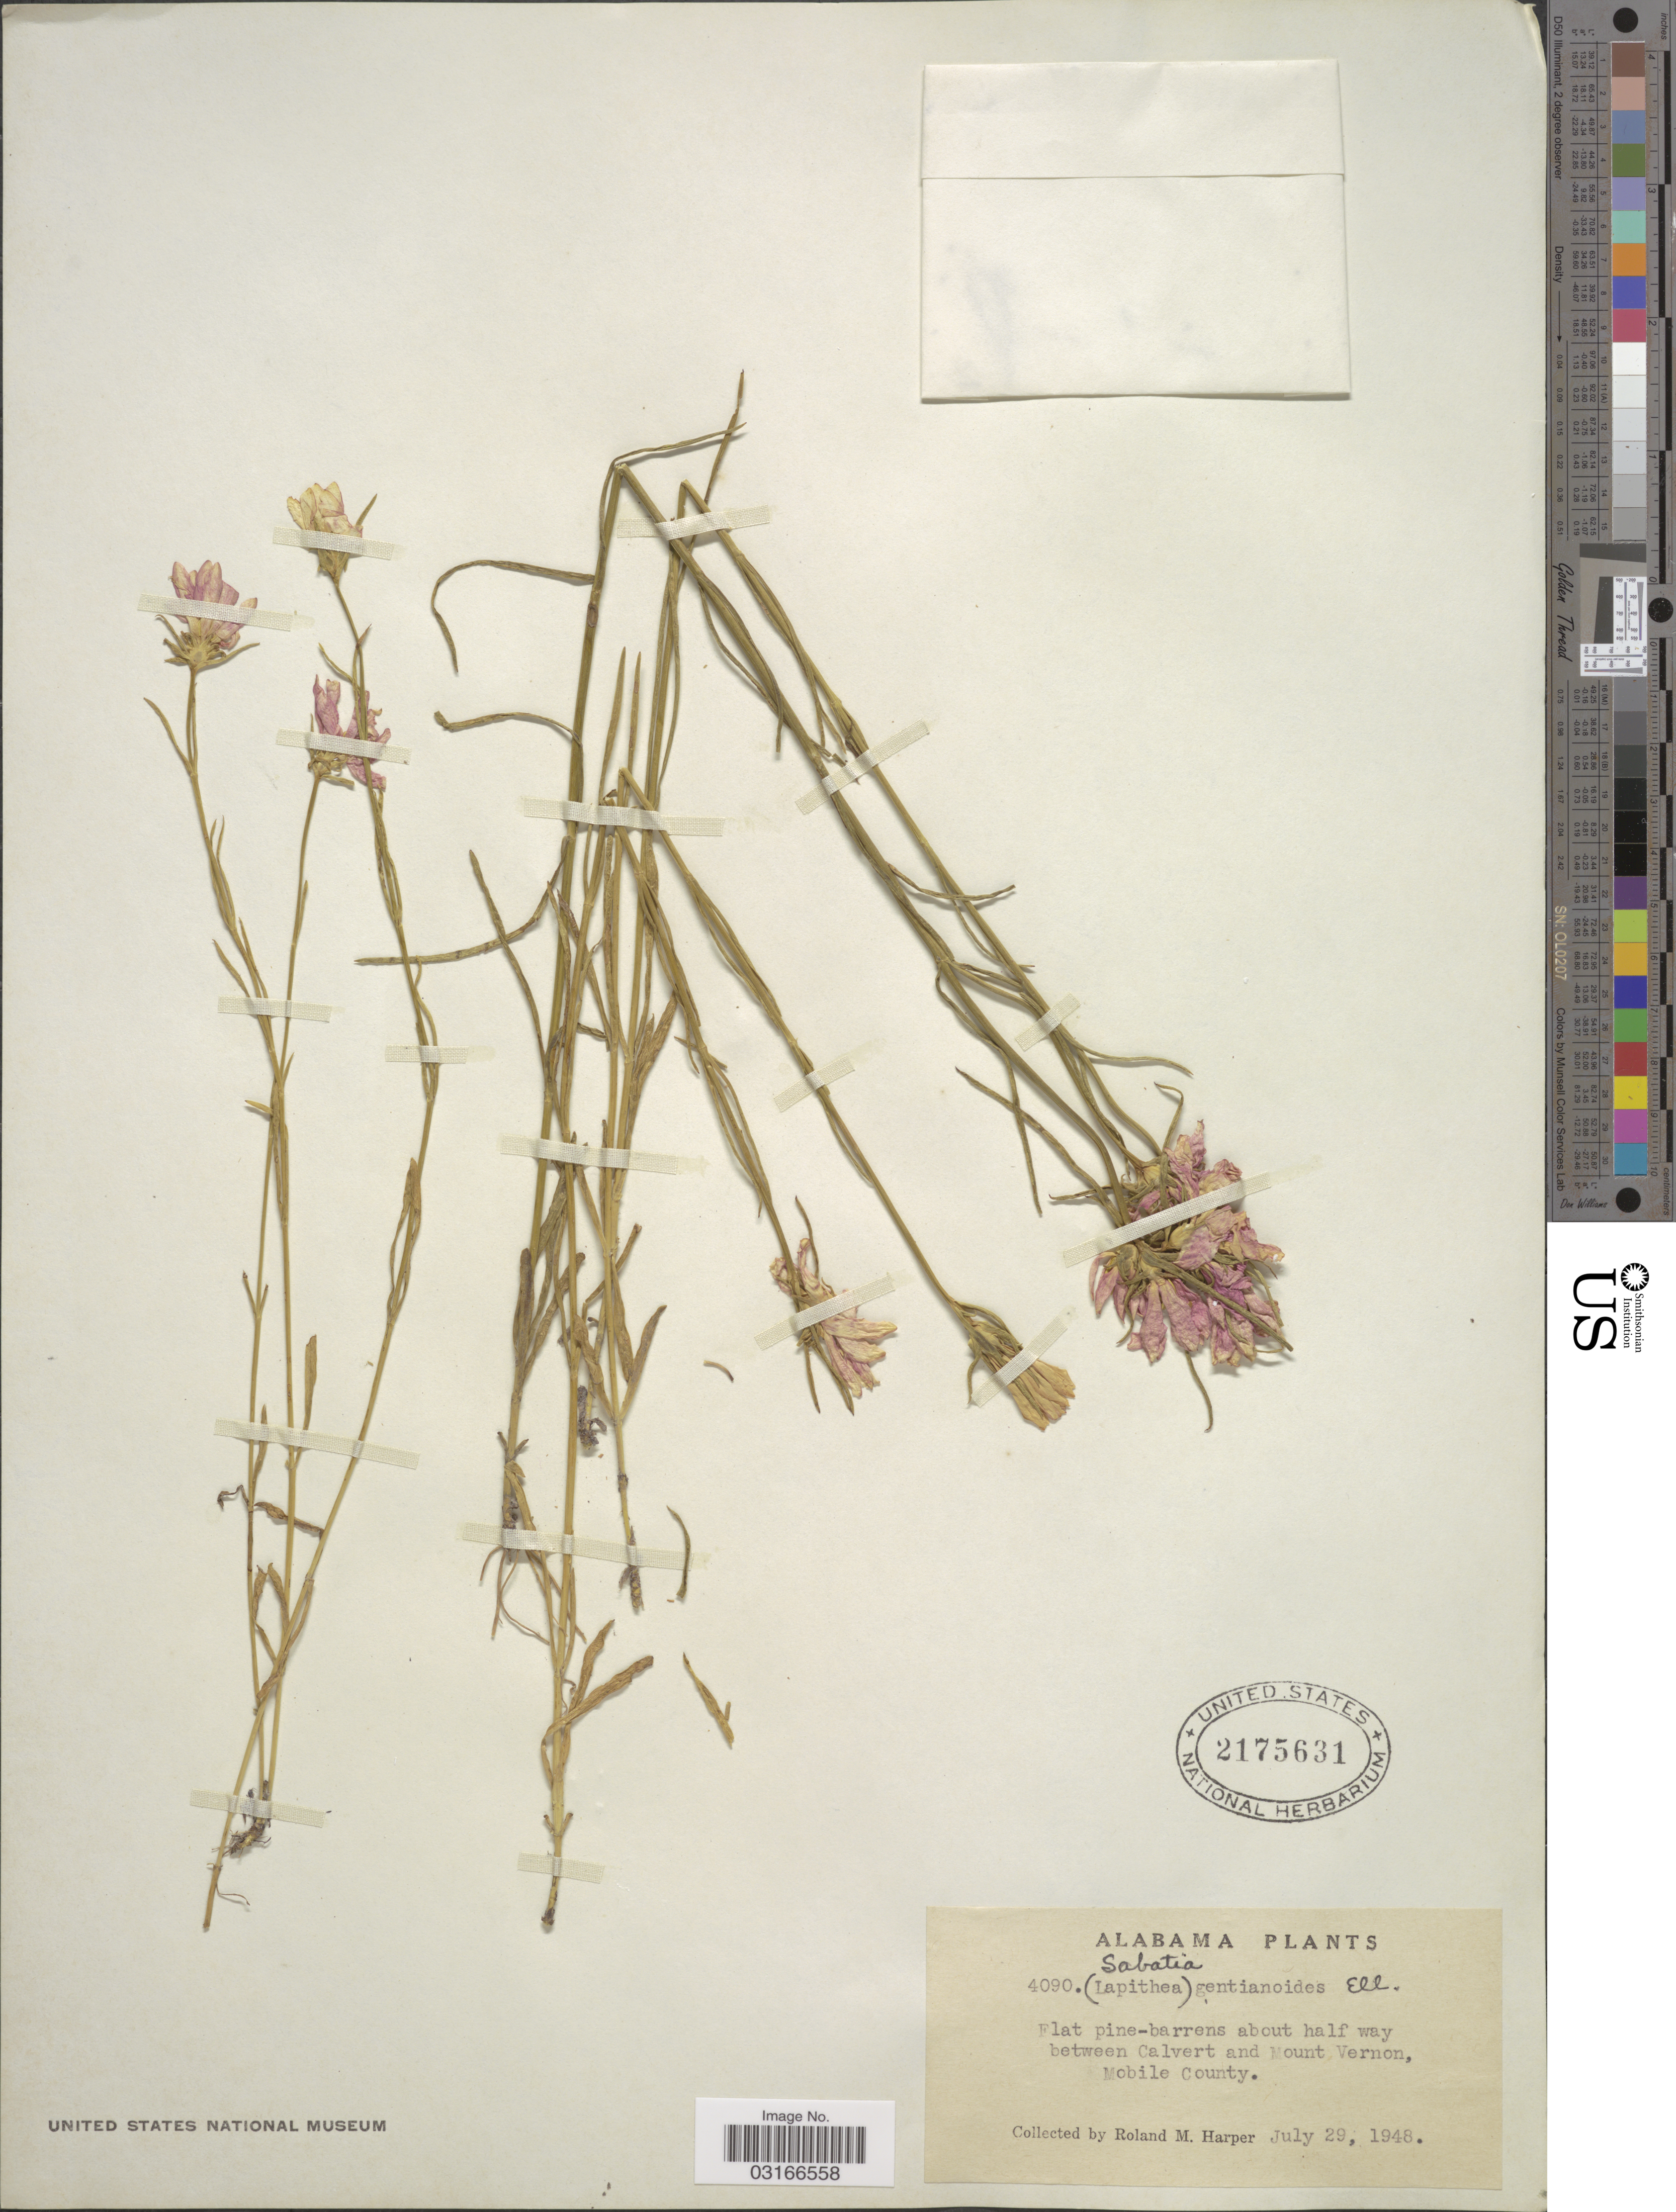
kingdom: Plantae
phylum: Tracheophyta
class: Magnoliopsida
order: Gentianales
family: Gentianaceae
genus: Sabatia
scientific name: Sabatia gentianoides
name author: Elliott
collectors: R. Harper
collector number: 4090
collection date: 1948-07-29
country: United States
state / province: Alabama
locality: Flat pine-barrens about half way between Calvert and Mount Vernon, Mobile County.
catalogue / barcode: US 2175631